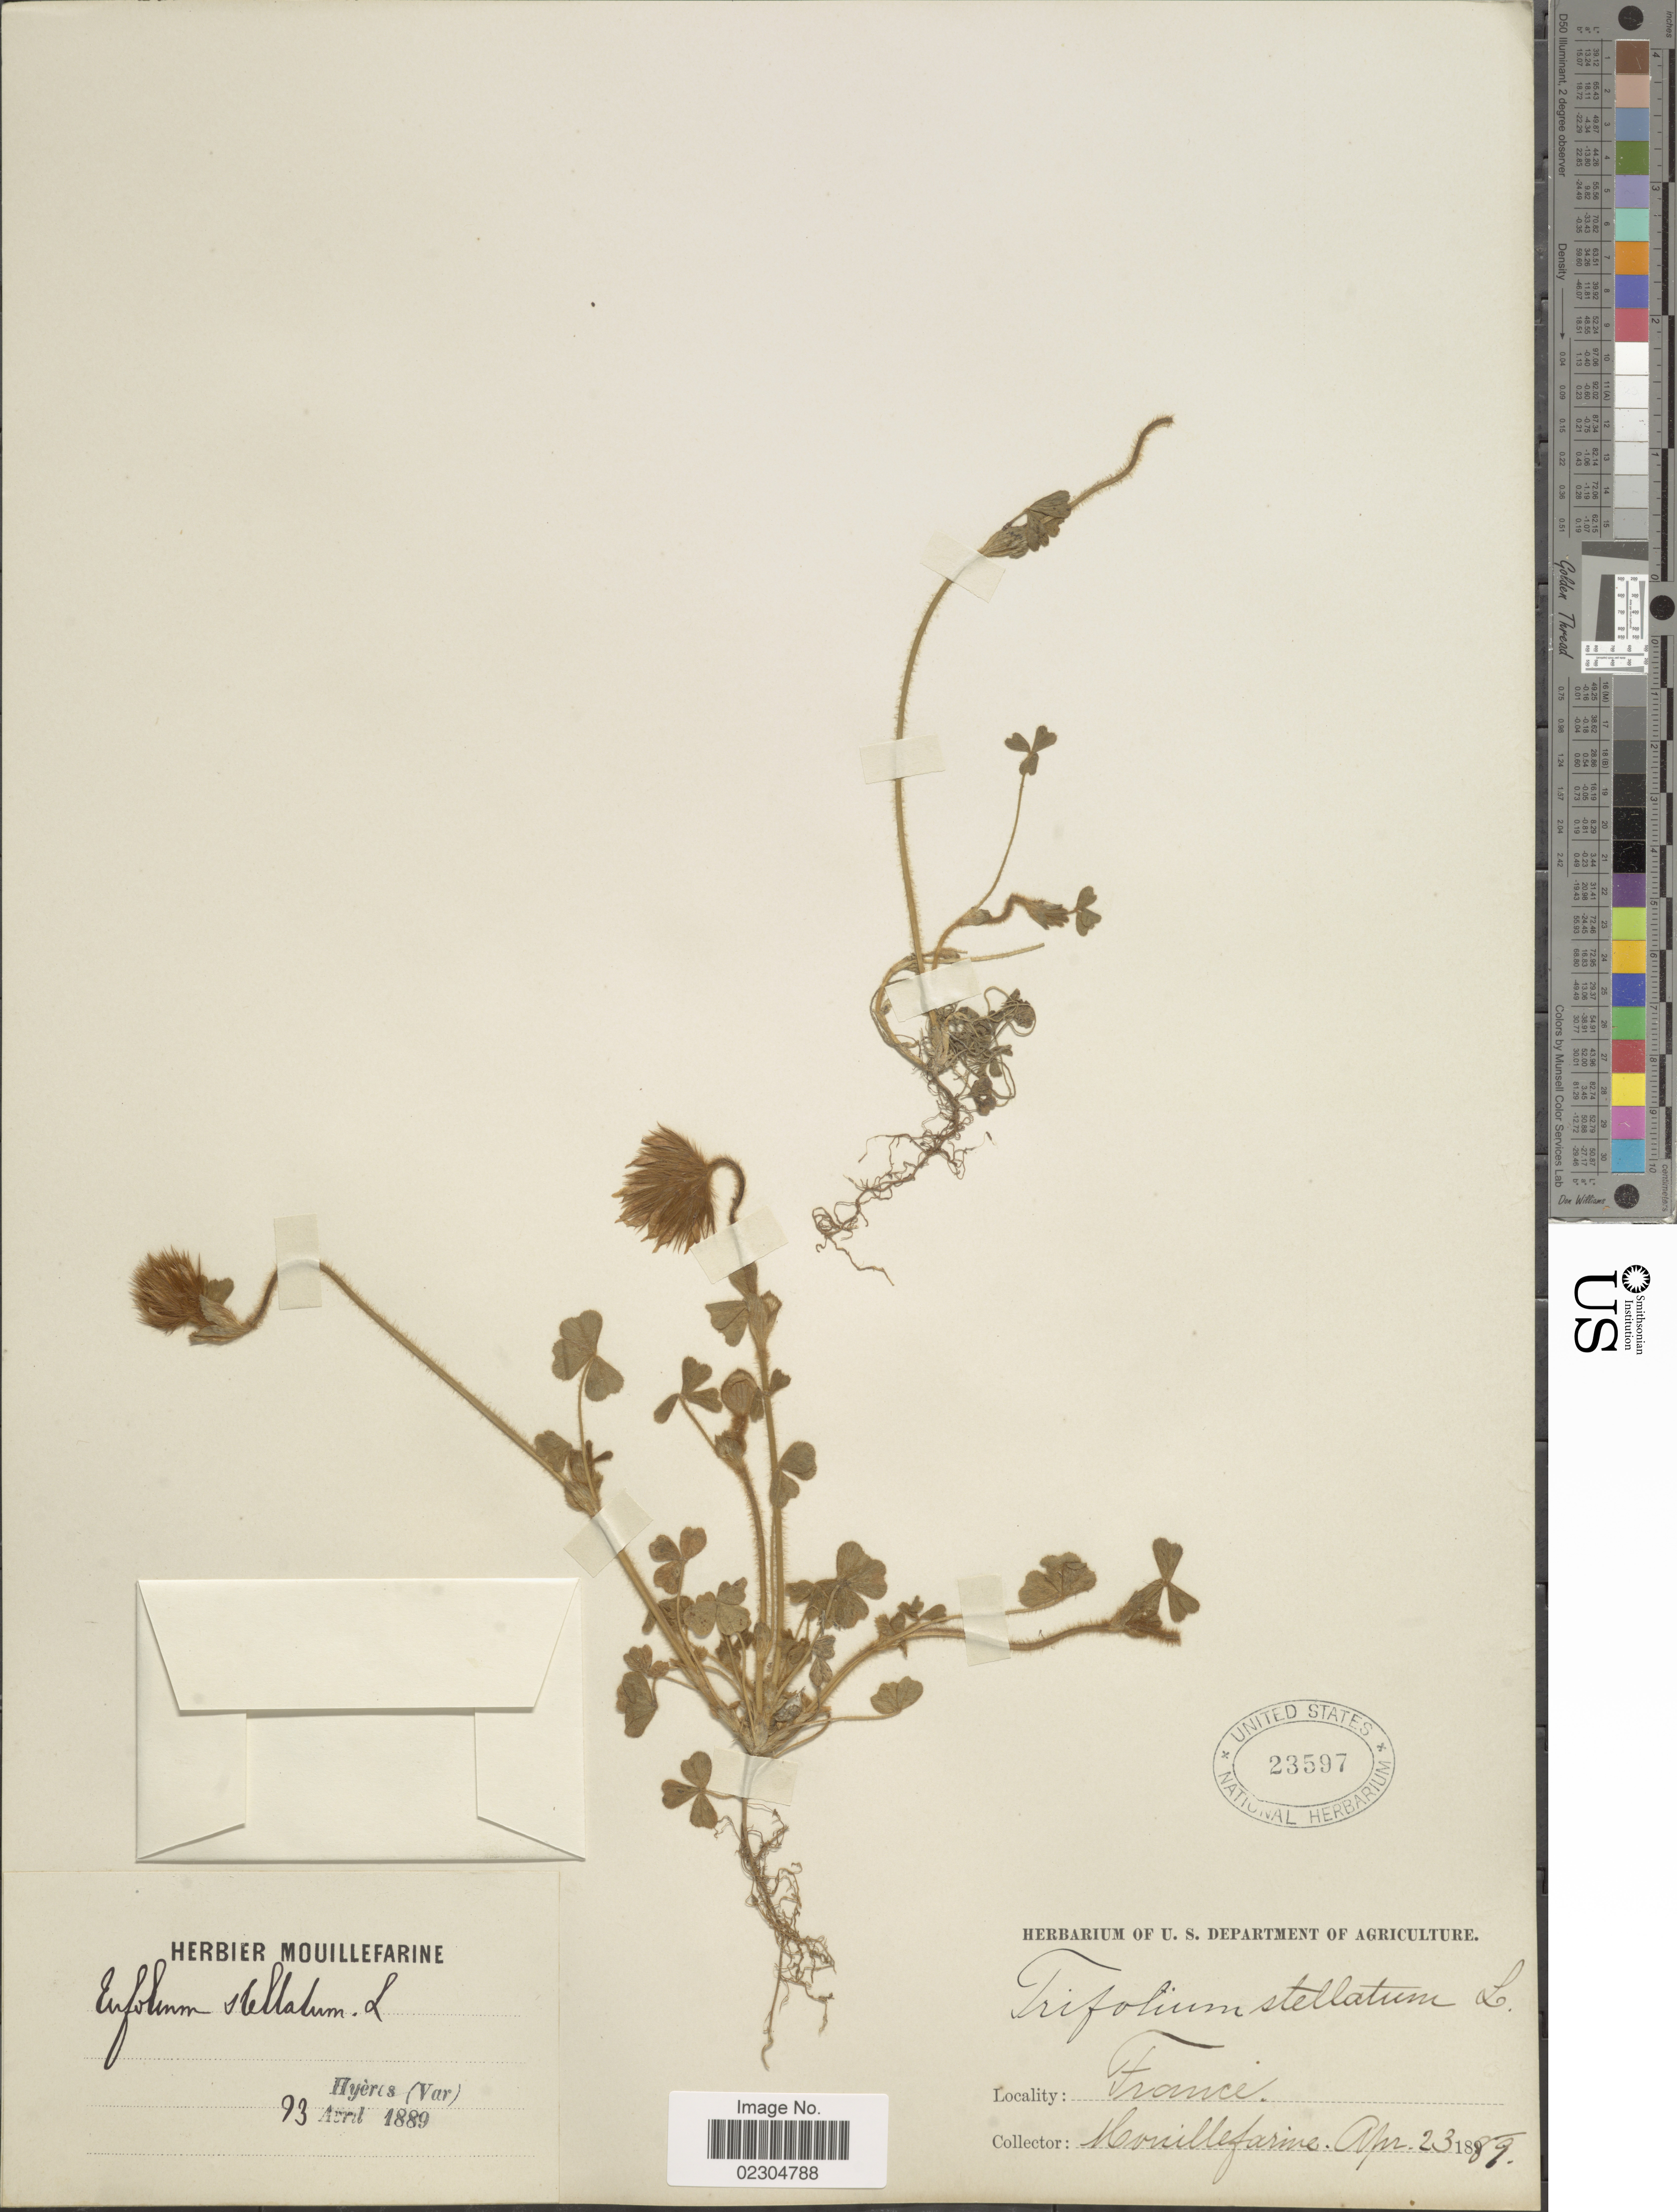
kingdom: Plantae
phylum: Tracheophyta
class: Magnoliopsida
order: Fabales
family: Fabaceae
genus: Trifolium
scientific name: Trifolium stellatum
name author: L.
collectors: A. Mouillefarine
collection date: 1889-04-23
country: France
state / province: Provence-Alpes-Côte d'Azur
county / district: Var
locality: Hyèrs (Var)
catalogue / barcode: US 23597